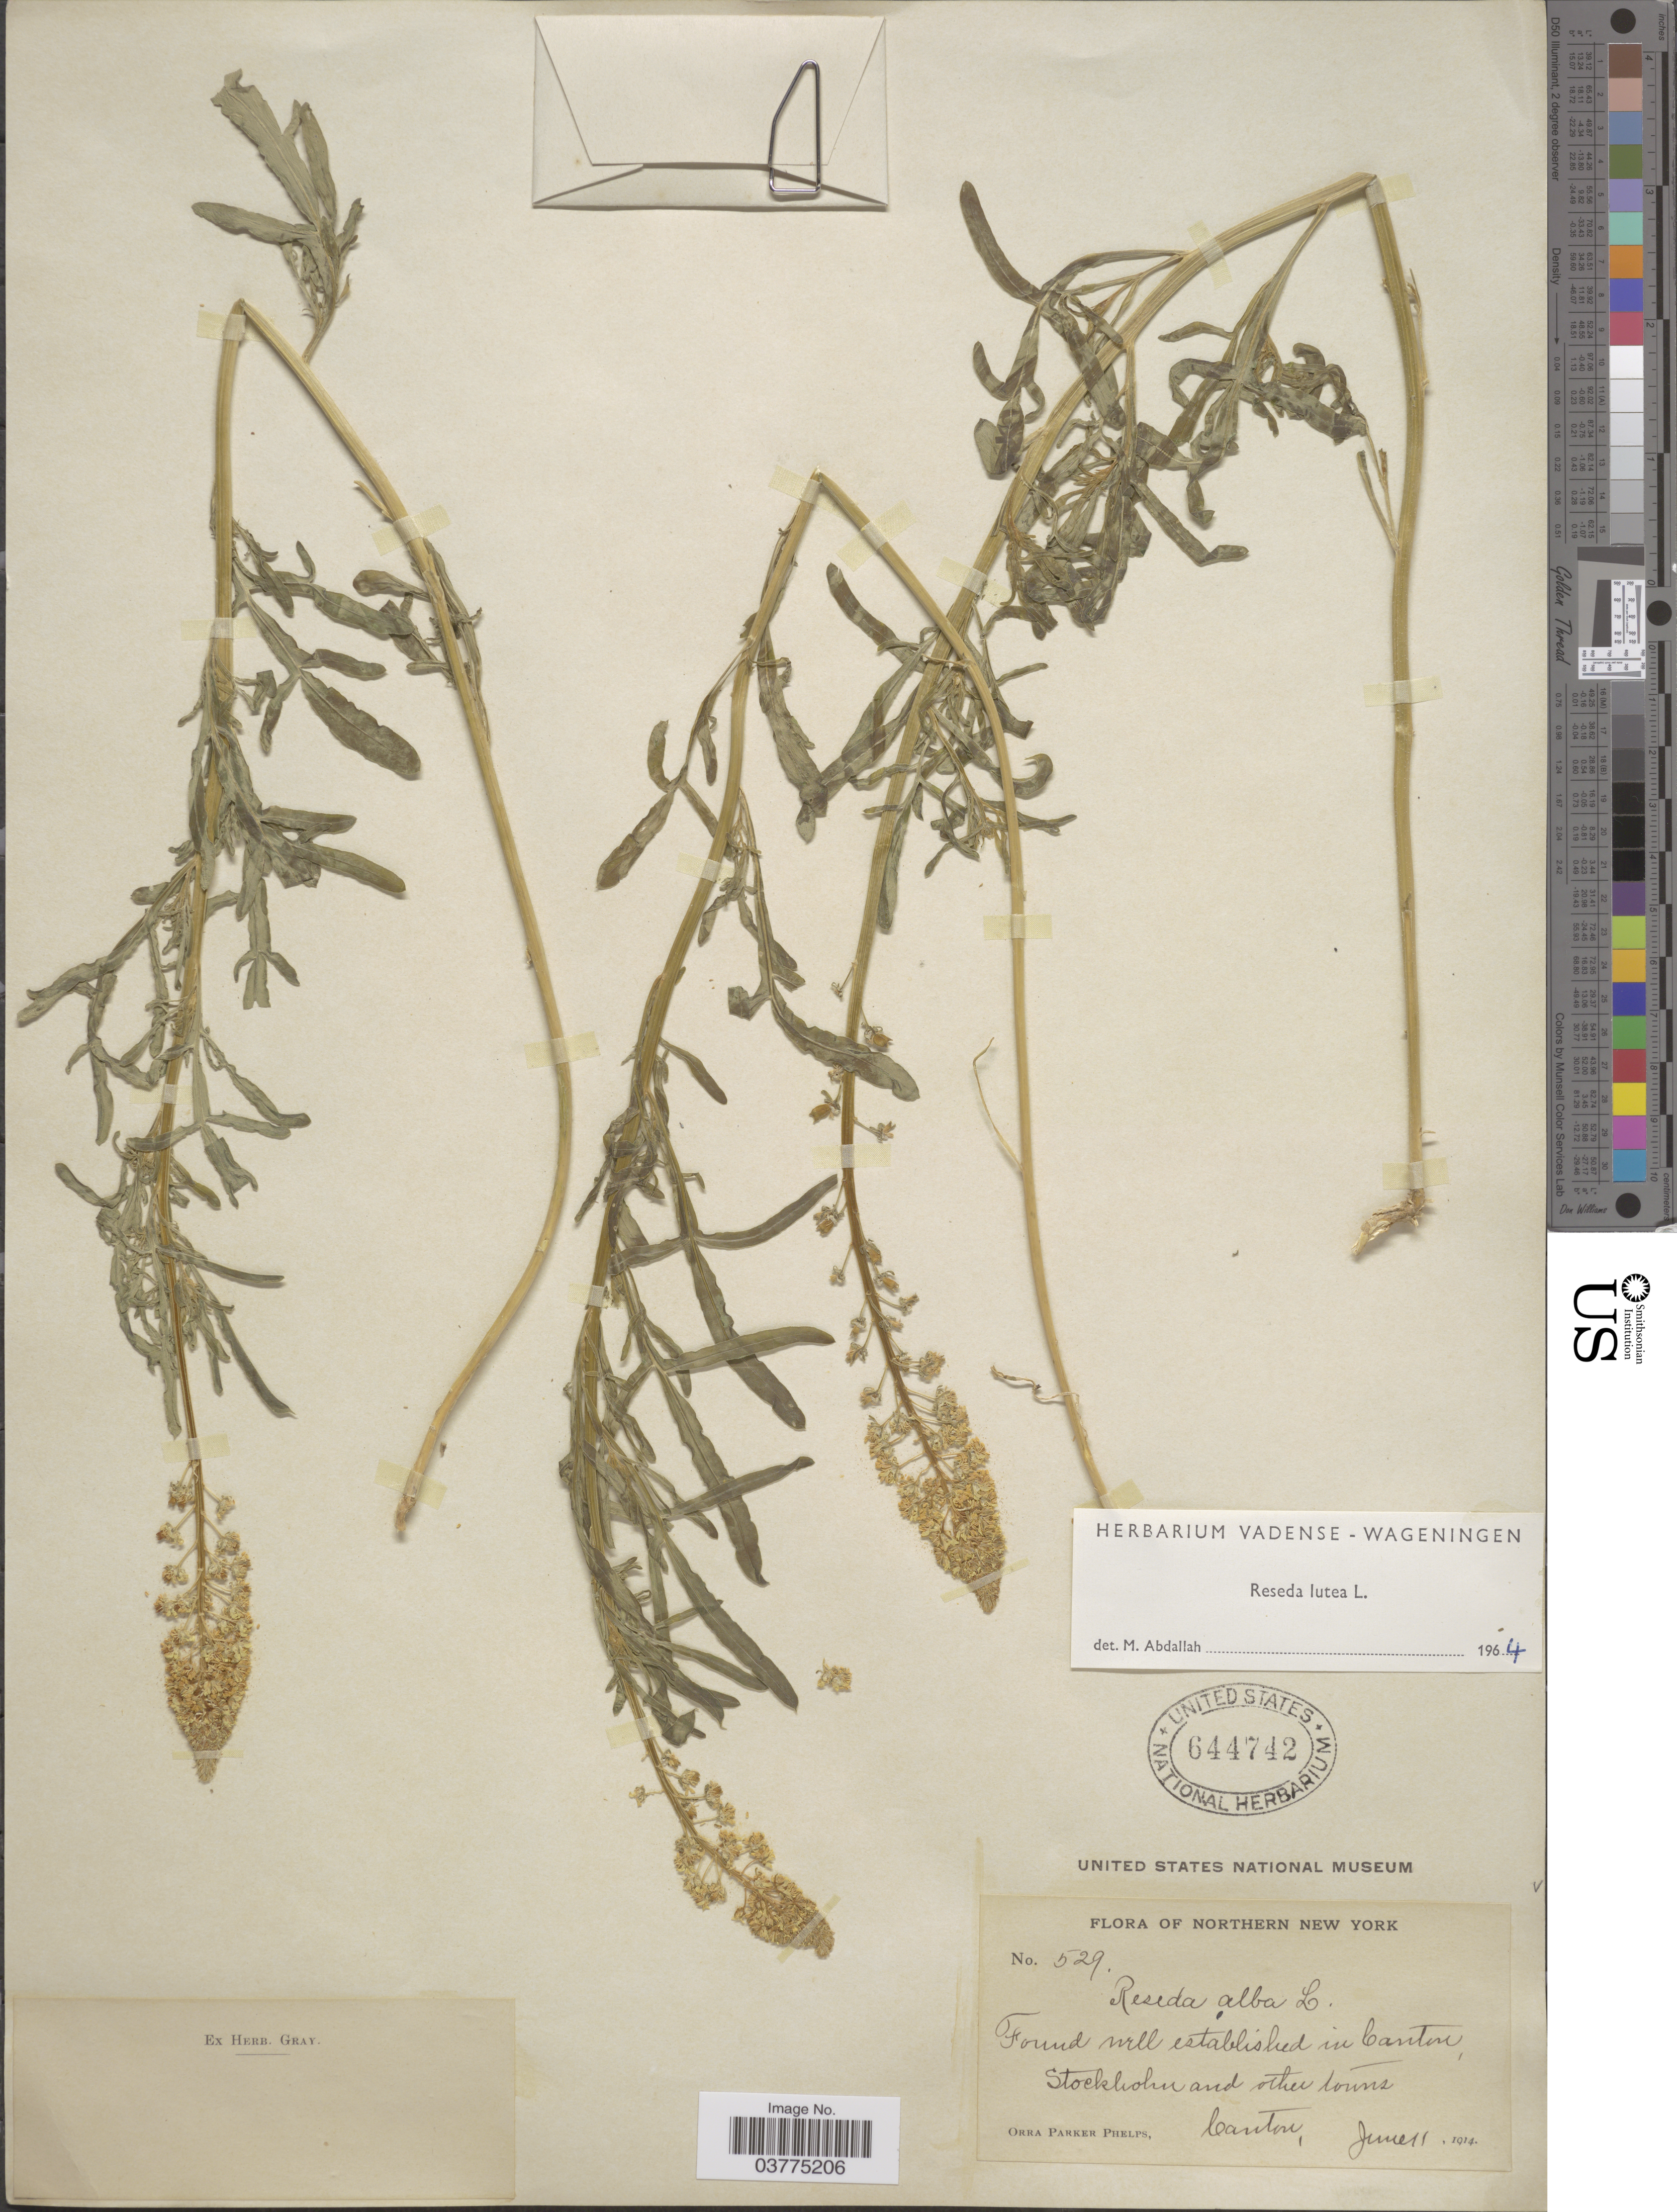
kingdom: Plantae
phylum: Tracheophyta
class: Magnoliopsida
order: Brassicales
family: Resedaceae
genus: Reseda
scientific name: Reseda lutea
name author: L.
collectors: O. P. Phelps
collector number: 529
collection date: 1914-06-11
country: United States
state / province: New York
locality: Northern New York. Found well established in Canton, Stockholm and other towns Canton.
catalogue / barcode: US 644742